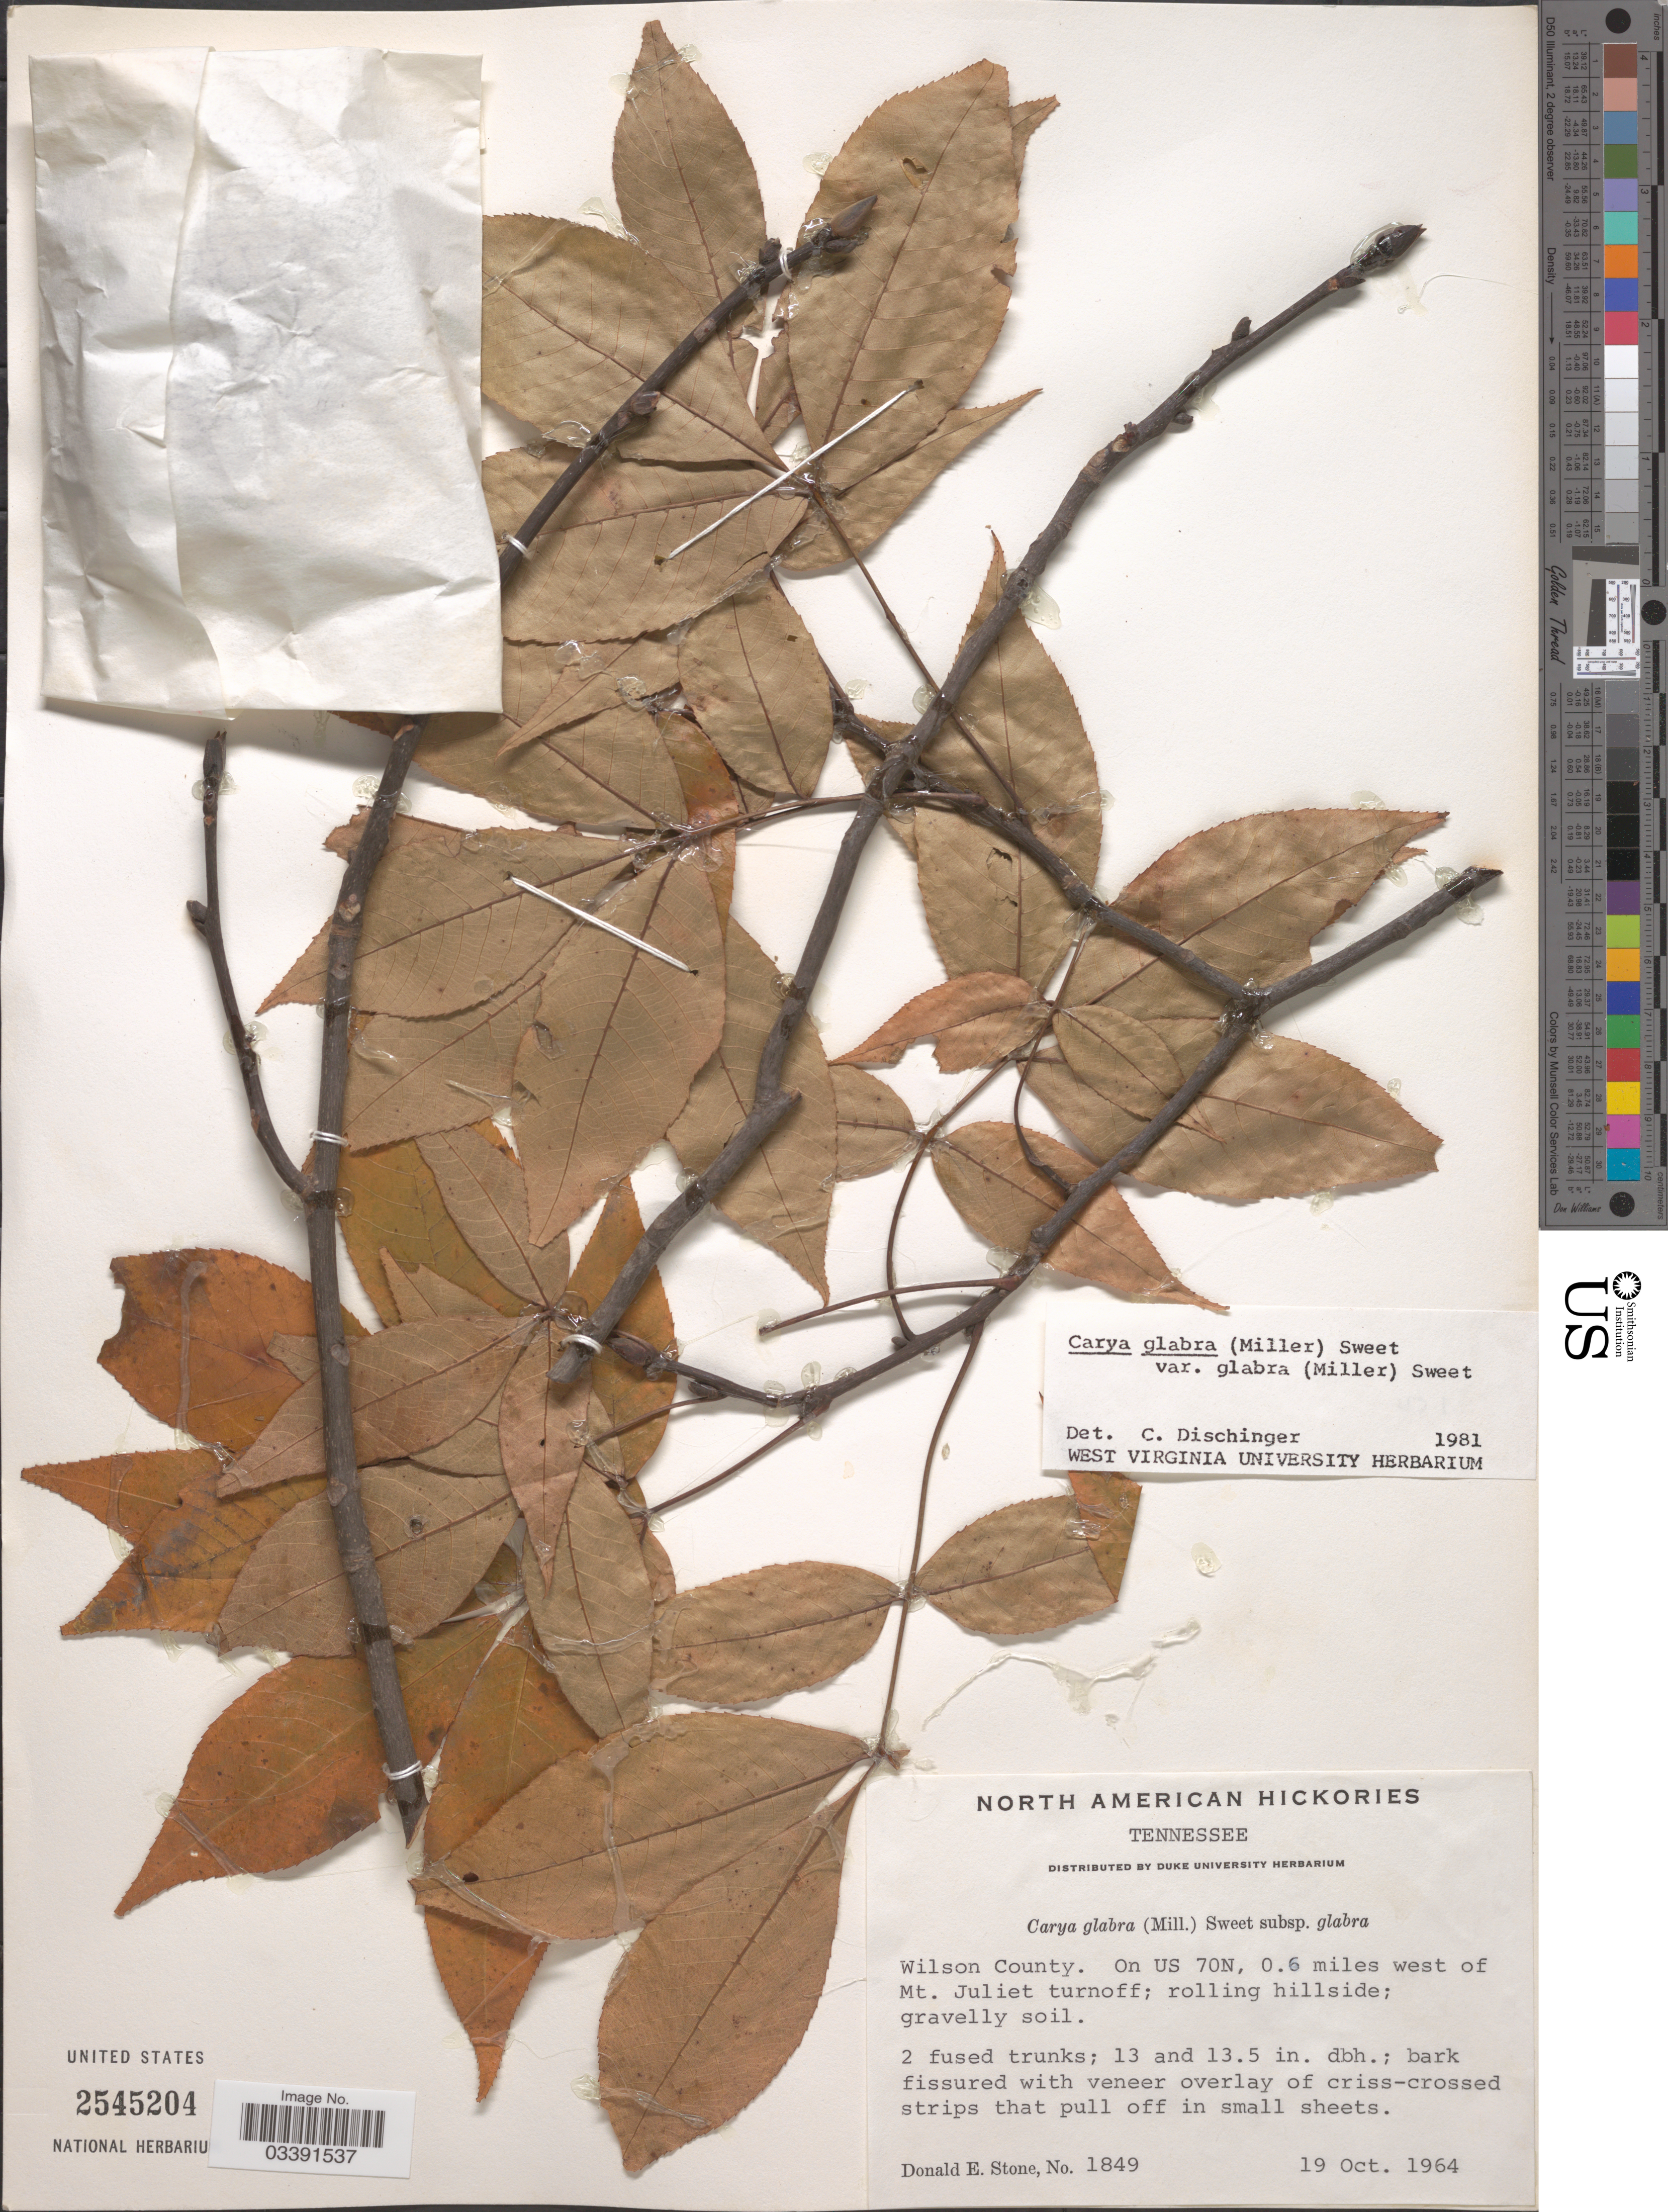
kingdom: Plantae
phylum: Tracheophyta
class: Magnoliopsida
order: Fagales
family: Juglandaceae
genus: Carya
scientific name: Carya glabra var. glabra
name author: (Mill.) Sweet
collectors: D. Stone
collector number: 1849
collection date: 1964-10-19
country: United States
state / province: Tennessee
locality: Wilson County. On US 70N, 0.6 miles west of Mt. Juliet turnoff.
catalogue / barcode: US 2545204